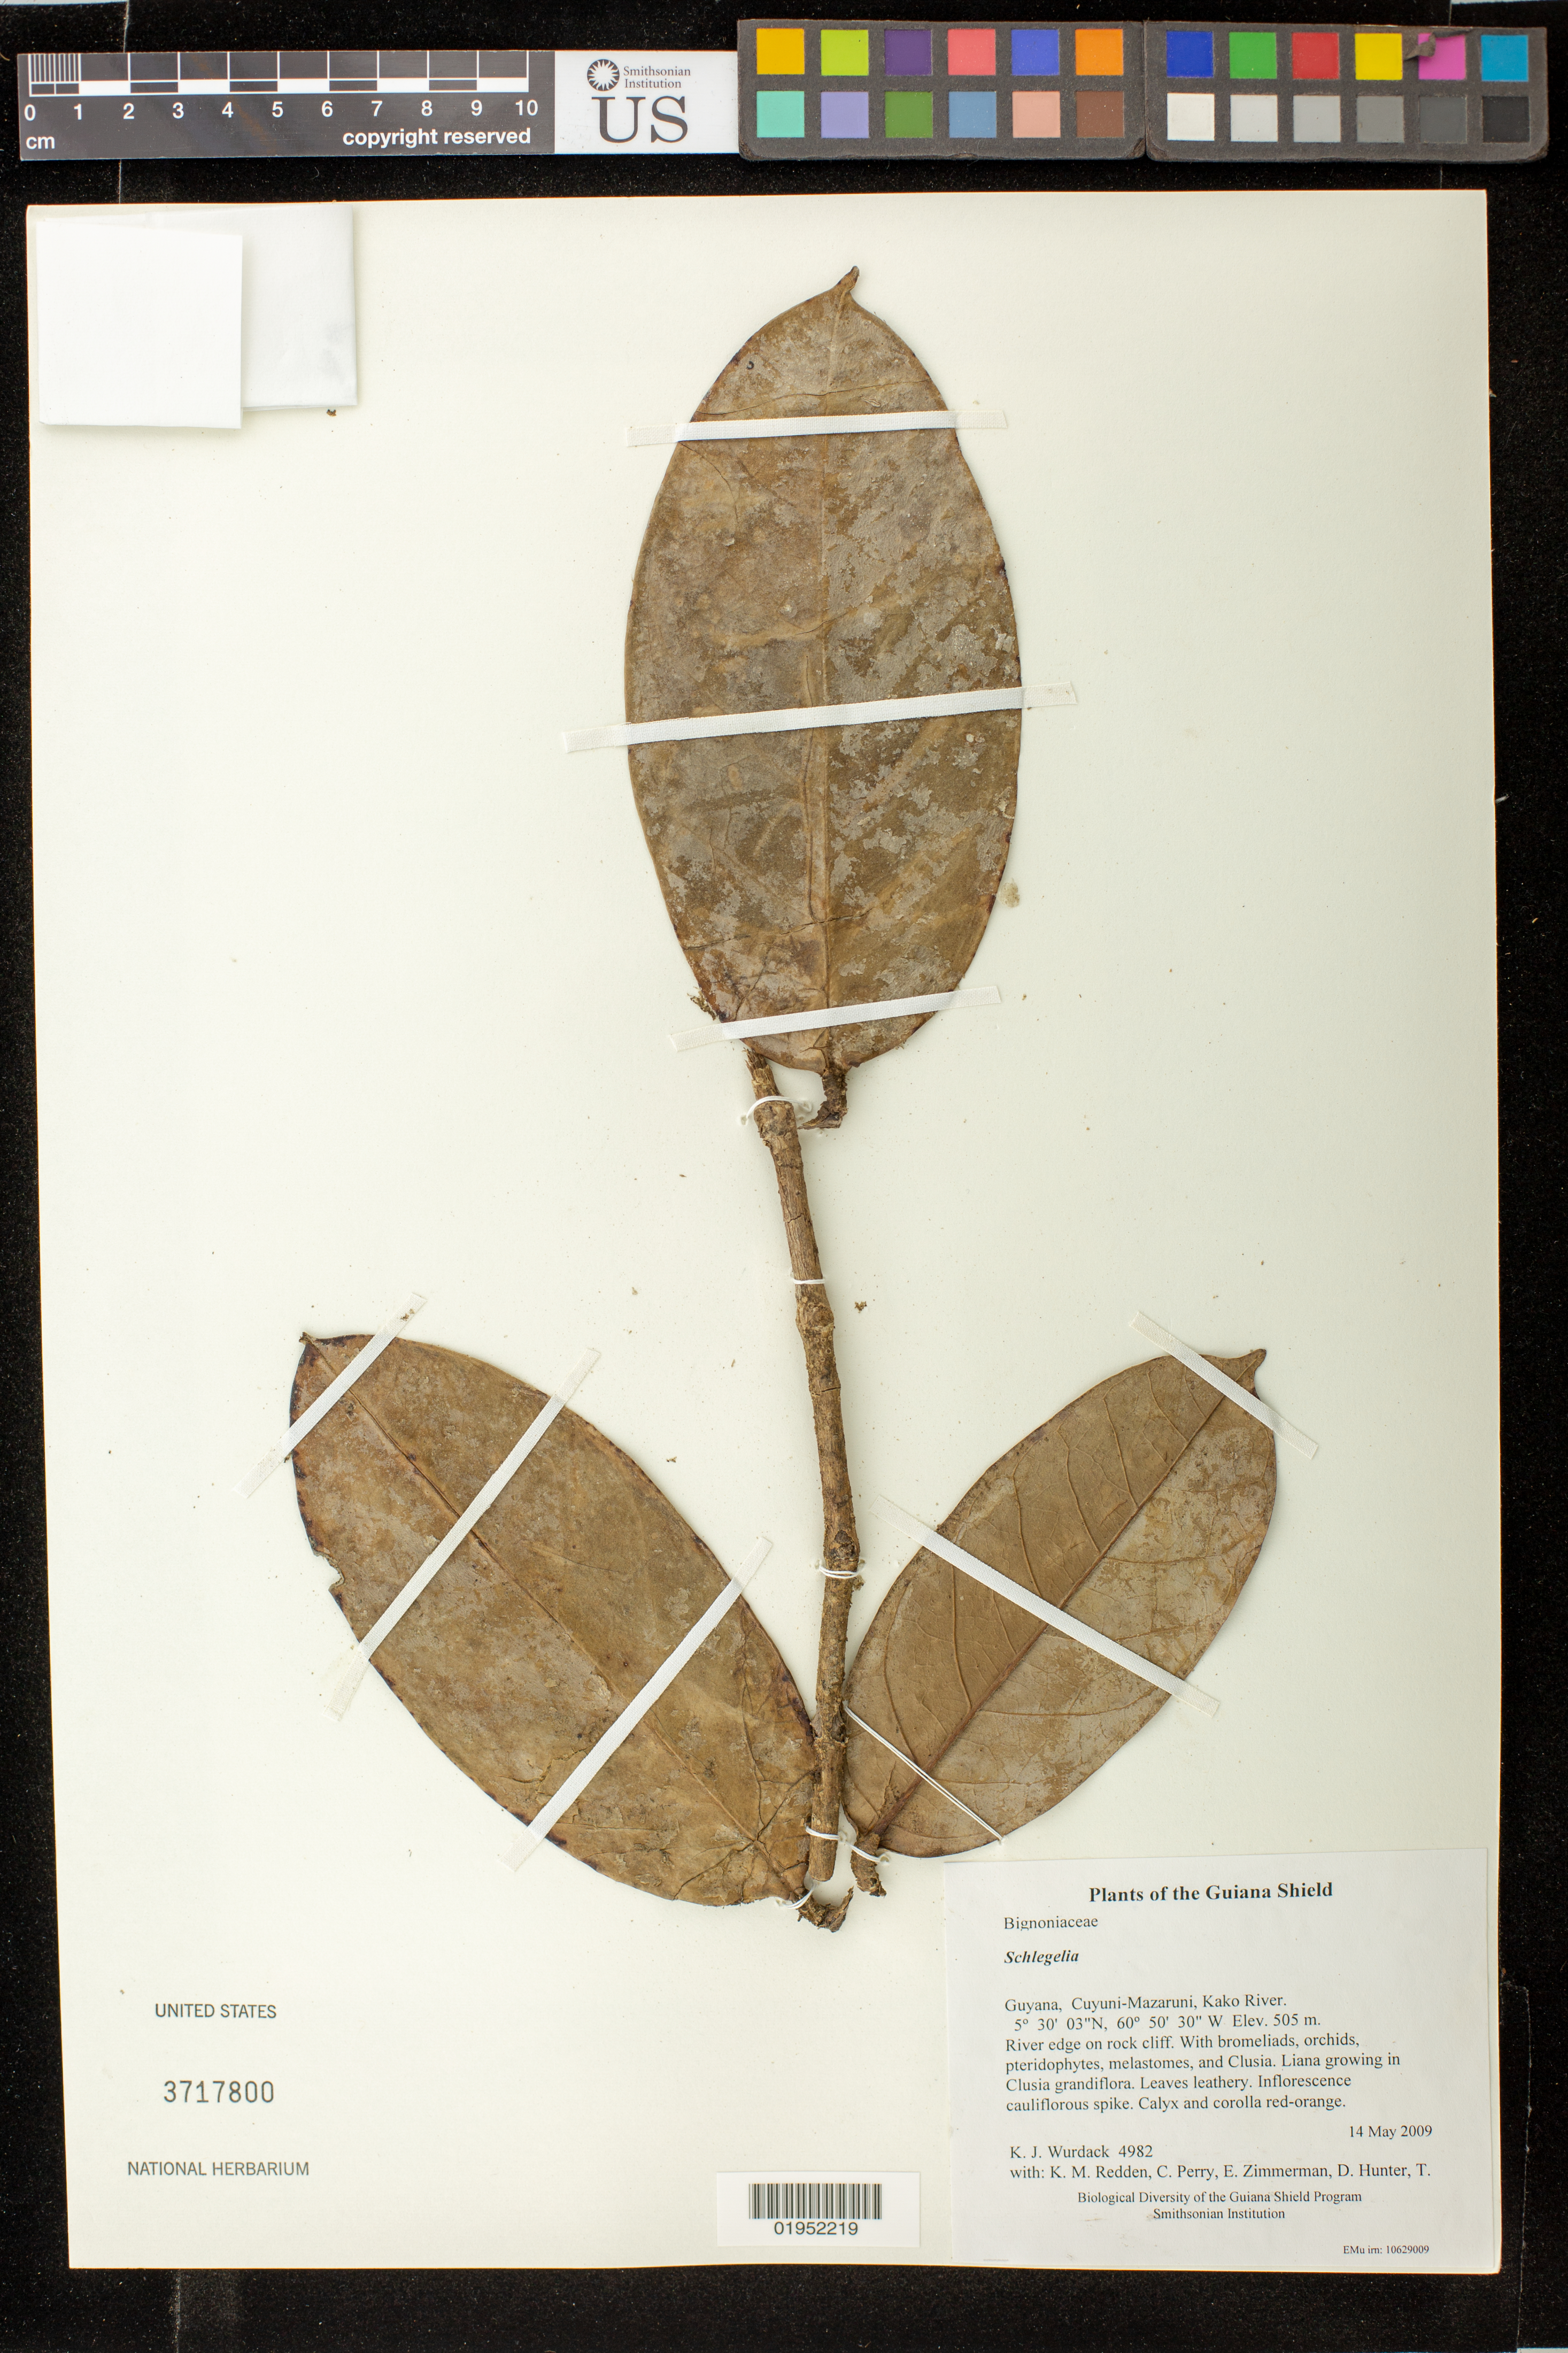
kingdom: Plantae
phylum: Tracheophyta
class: Magnoliopsida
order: Lamiales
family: Schlegeliaceae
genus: Schlegelia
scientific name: Schlegelia sp.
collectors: K. Wurdack, K. M. Redden, C. Perry, E. Zimmerman, D. Hunter, T. Hunter & V. Roland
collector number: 4982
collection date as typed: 14 May 2009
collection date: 2009-05-14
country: Guyana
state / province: Cuyuni-Mazaruni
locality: Kako River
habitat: River edge on rock cliff. With bromeliads, orchids, pteridophytes, melastomes, and Clusia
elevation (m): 505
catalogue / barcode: US 3717800